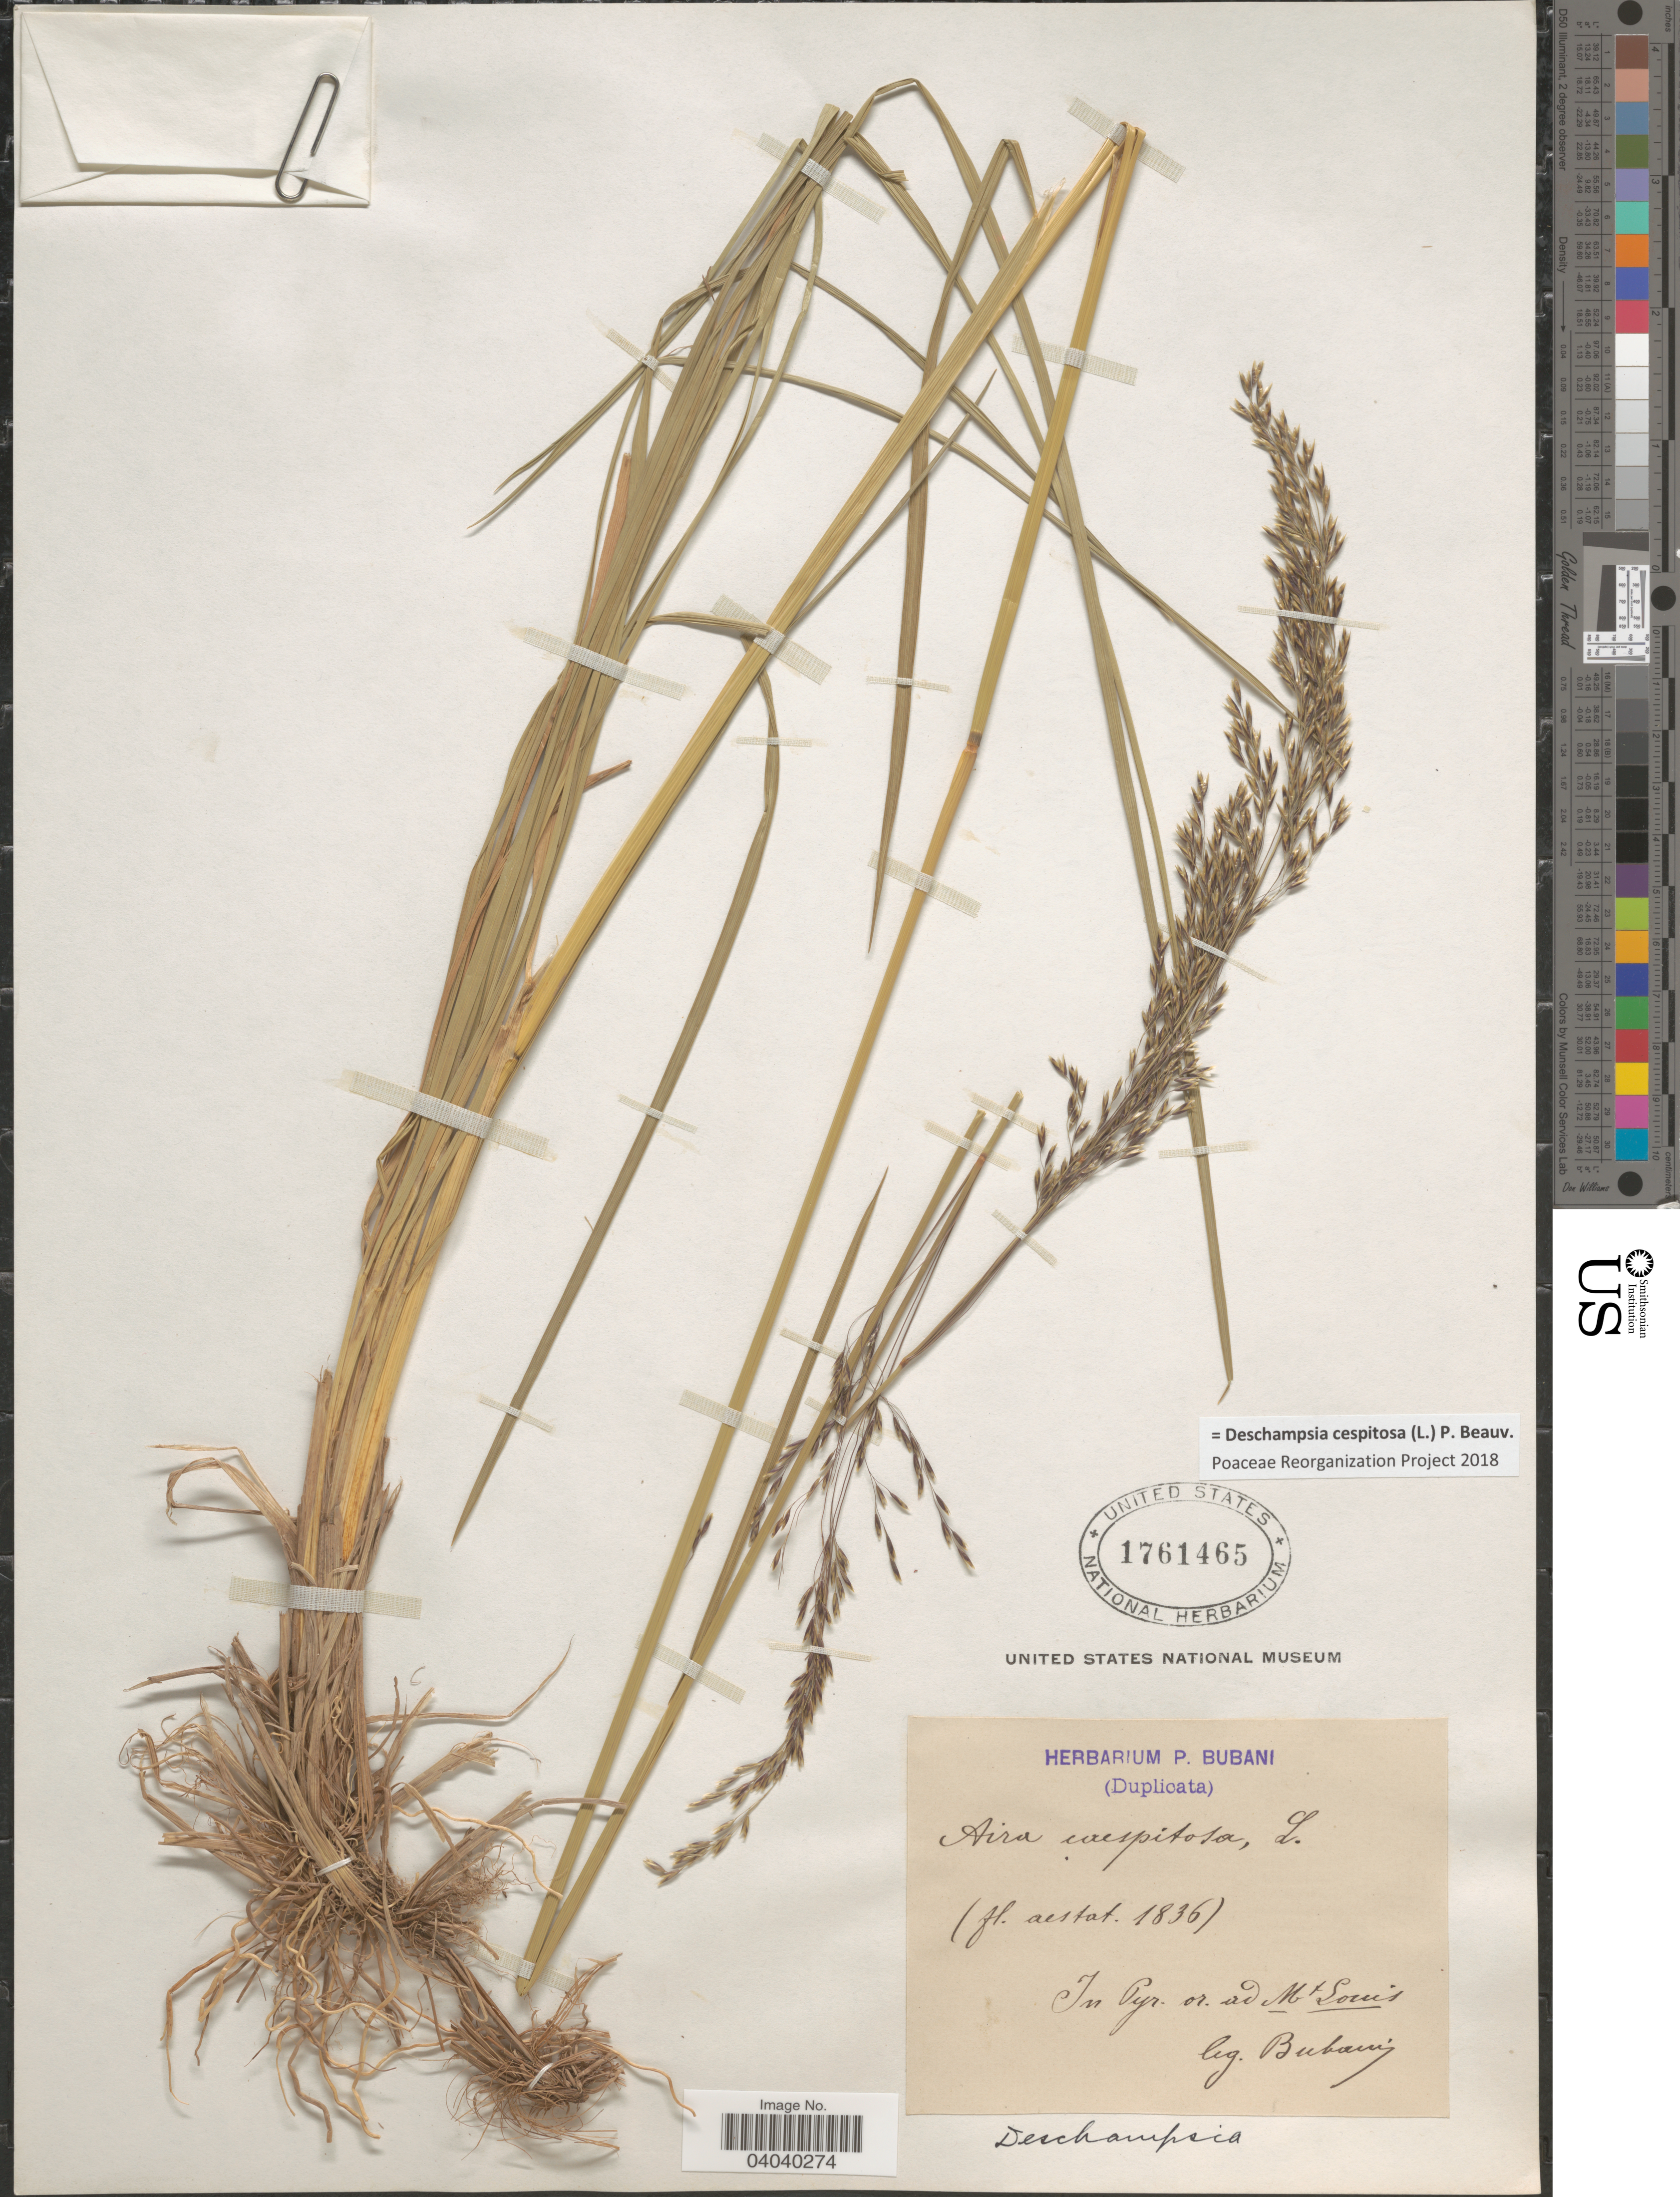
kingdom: Plantae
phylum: Tracheophyta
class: Liliopsida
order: Poales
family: Poaceae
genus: Deschampsia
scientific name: Deschampsia cespitosa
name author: (L.) P. Beauv.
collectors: P. Bubani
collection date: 1836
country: France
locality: In Pyr. or. ad Mt. Louis.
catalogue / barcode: US 1761465